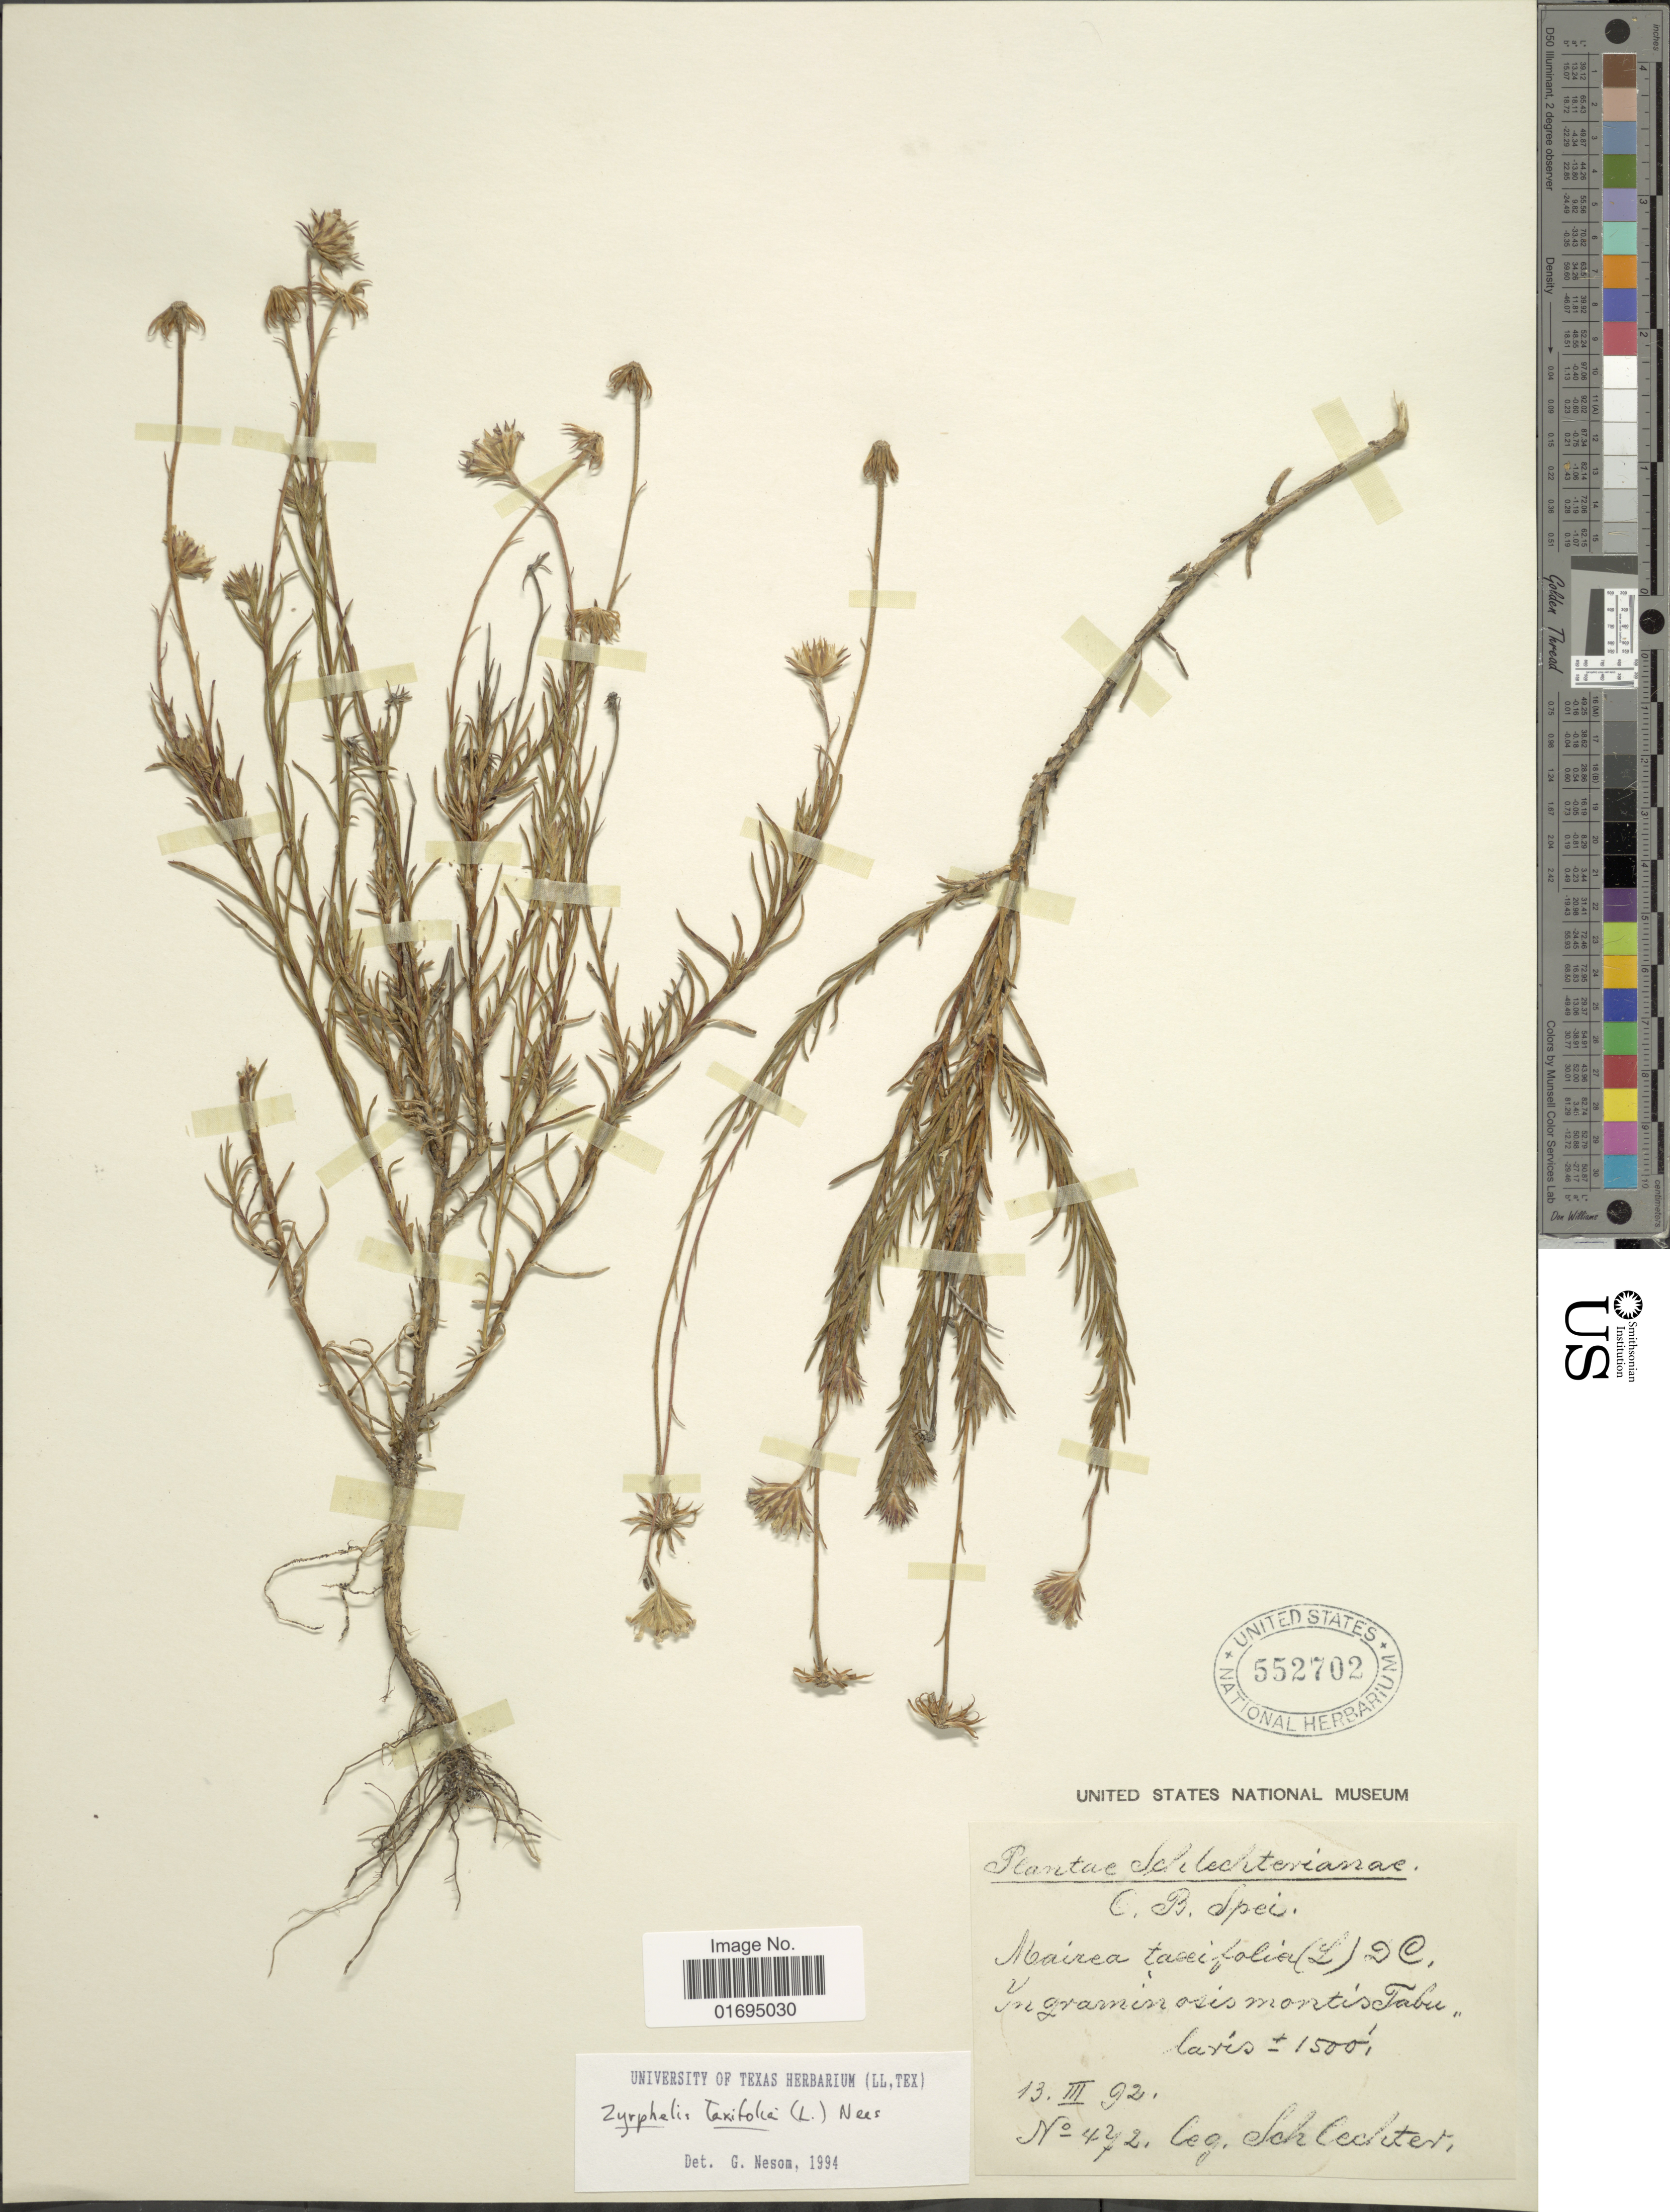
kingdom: Plantae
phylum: Tracheophyta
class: Magnoliopsida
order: Asterales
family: Asteraceae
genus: Zyrphelis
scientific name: Zyrphelis taxifolia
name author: (L.) Nees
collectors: Schlechter, --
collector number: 4272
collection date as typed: Transcribed d/m/y: 13/3/92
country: South Africa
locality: Spei, Tabu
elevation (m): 457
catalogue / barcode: US 552702